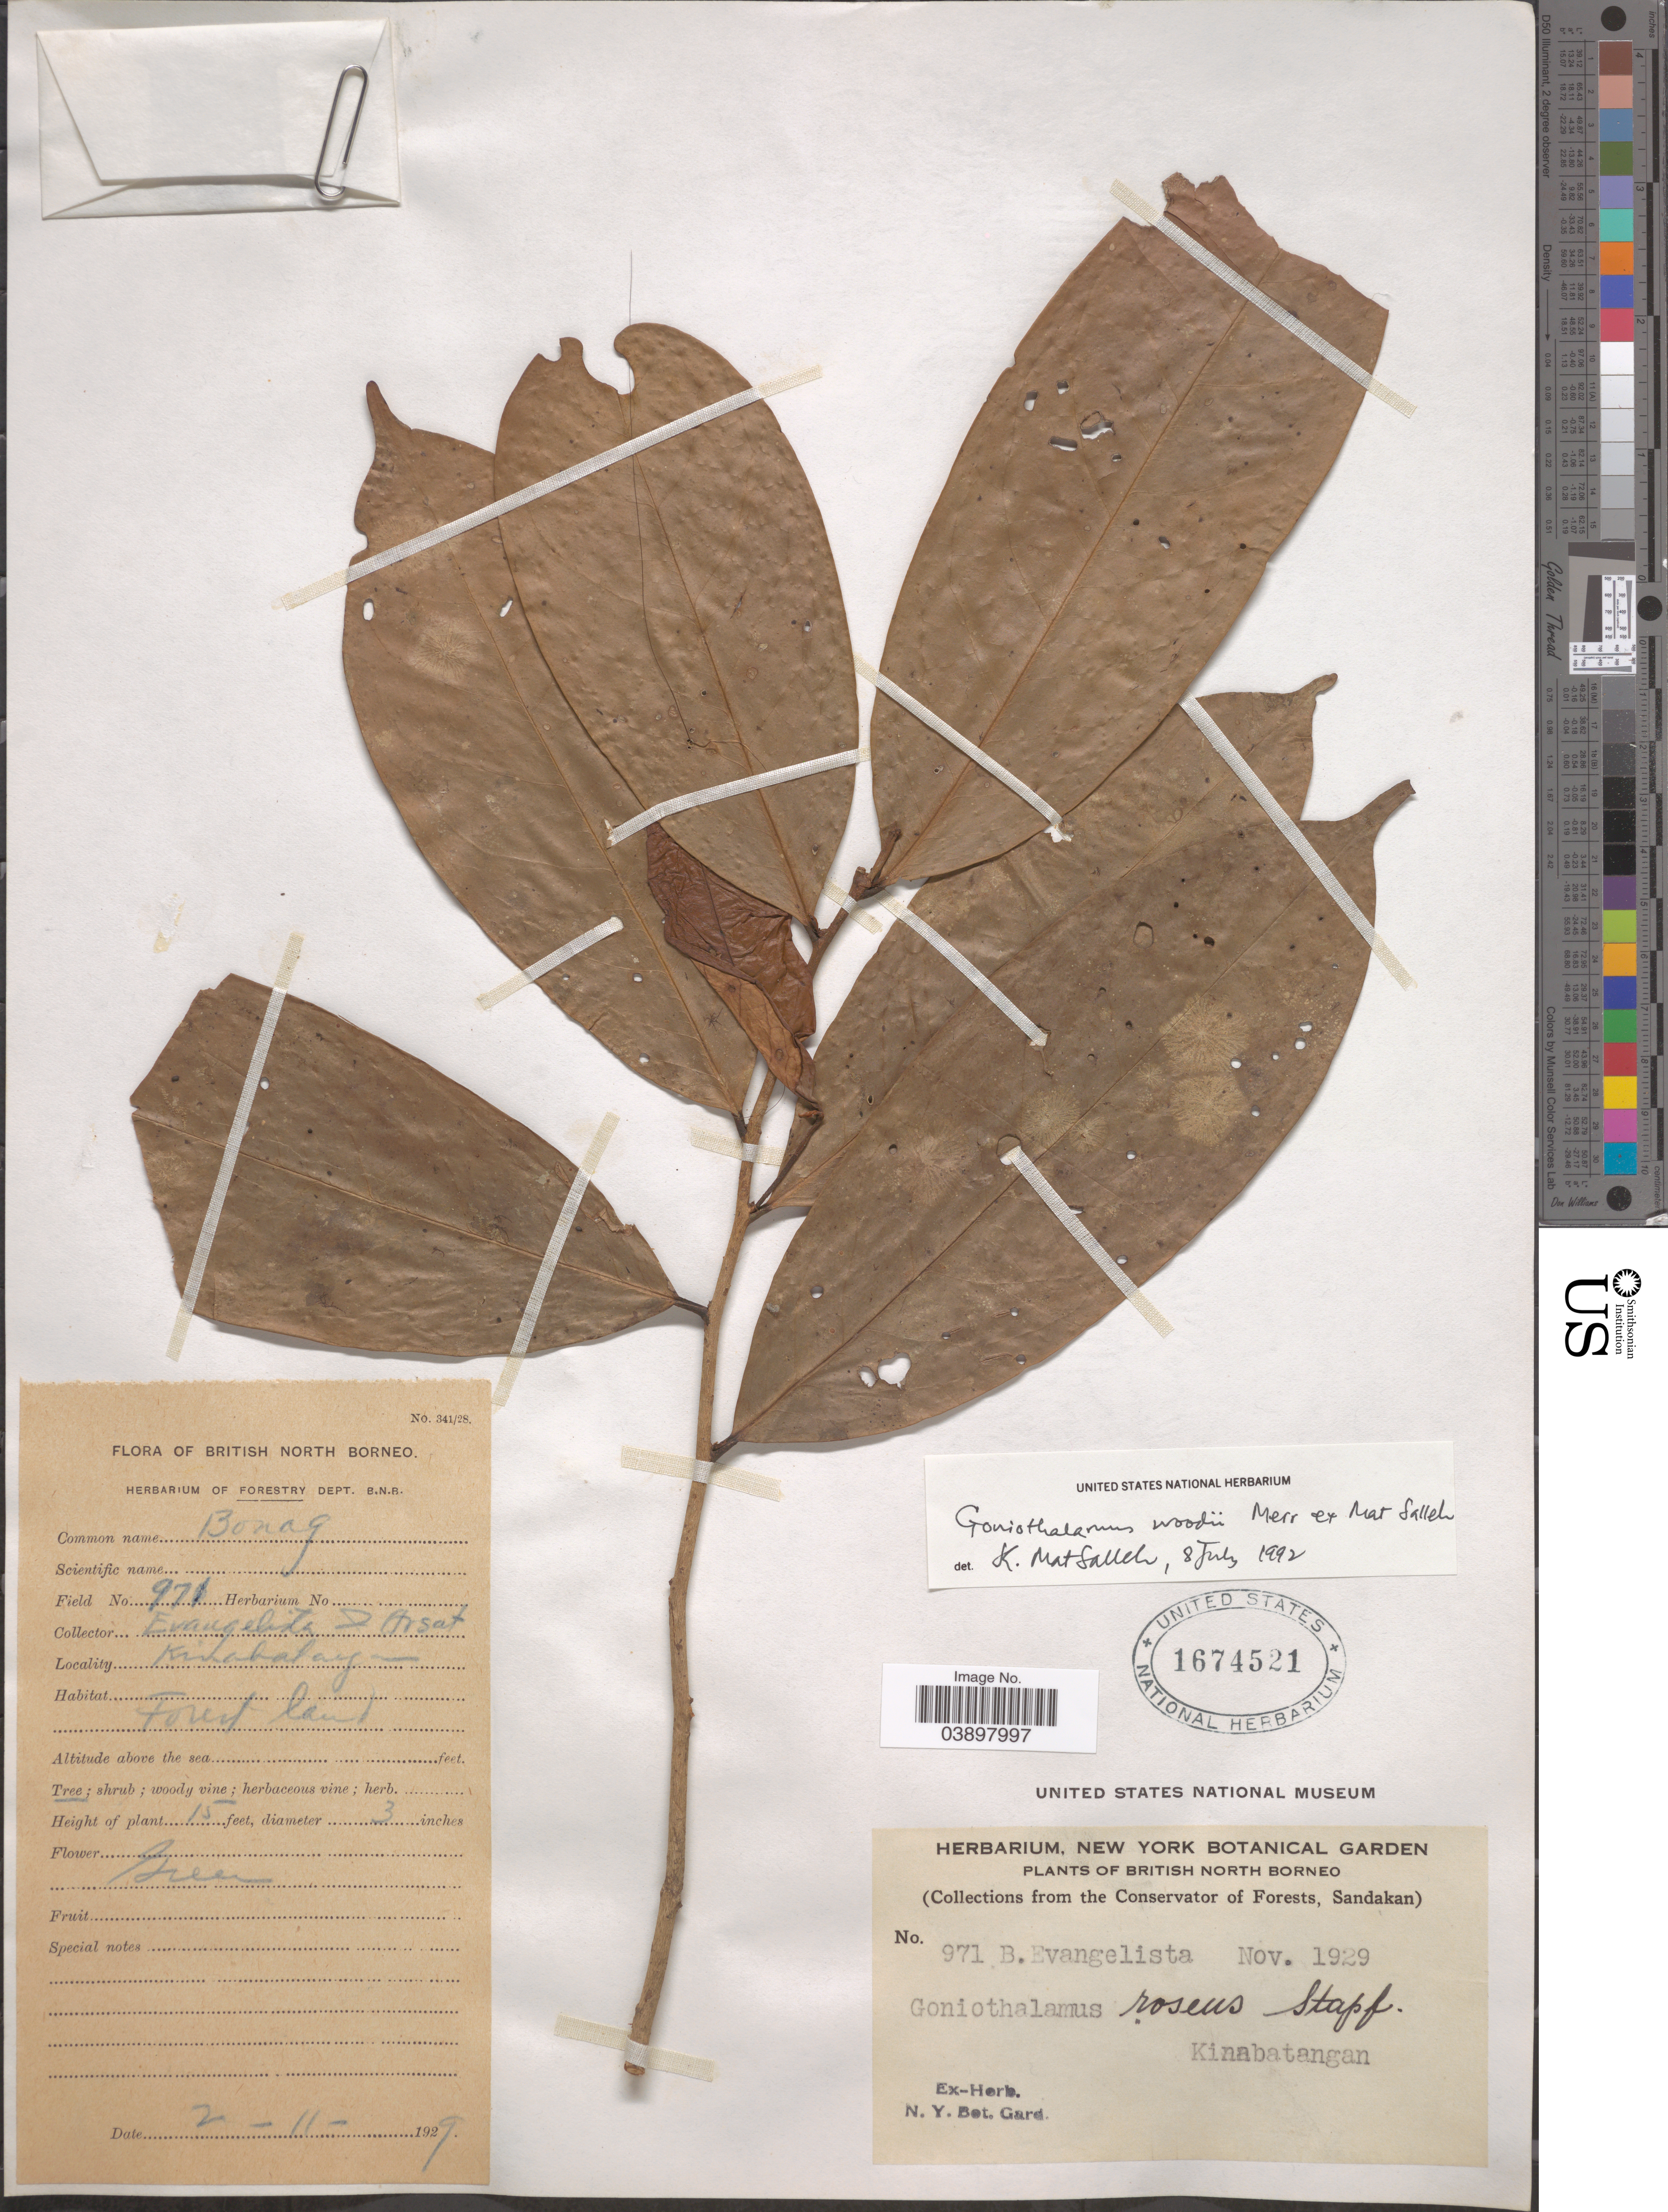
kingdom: Plantae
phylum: Tracheophyta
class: Magnoliopsida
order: Magnoliales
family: Annonaceae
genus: Goniothalamus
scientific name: Goniothalamus woodii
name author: Merr. ex Mat-Salleh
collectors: B. Evangelista & Arsat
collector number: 971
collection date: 1929-11-02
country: Malaysia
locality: British North Borneo. Kinabatangan.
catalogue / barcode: US 1674521